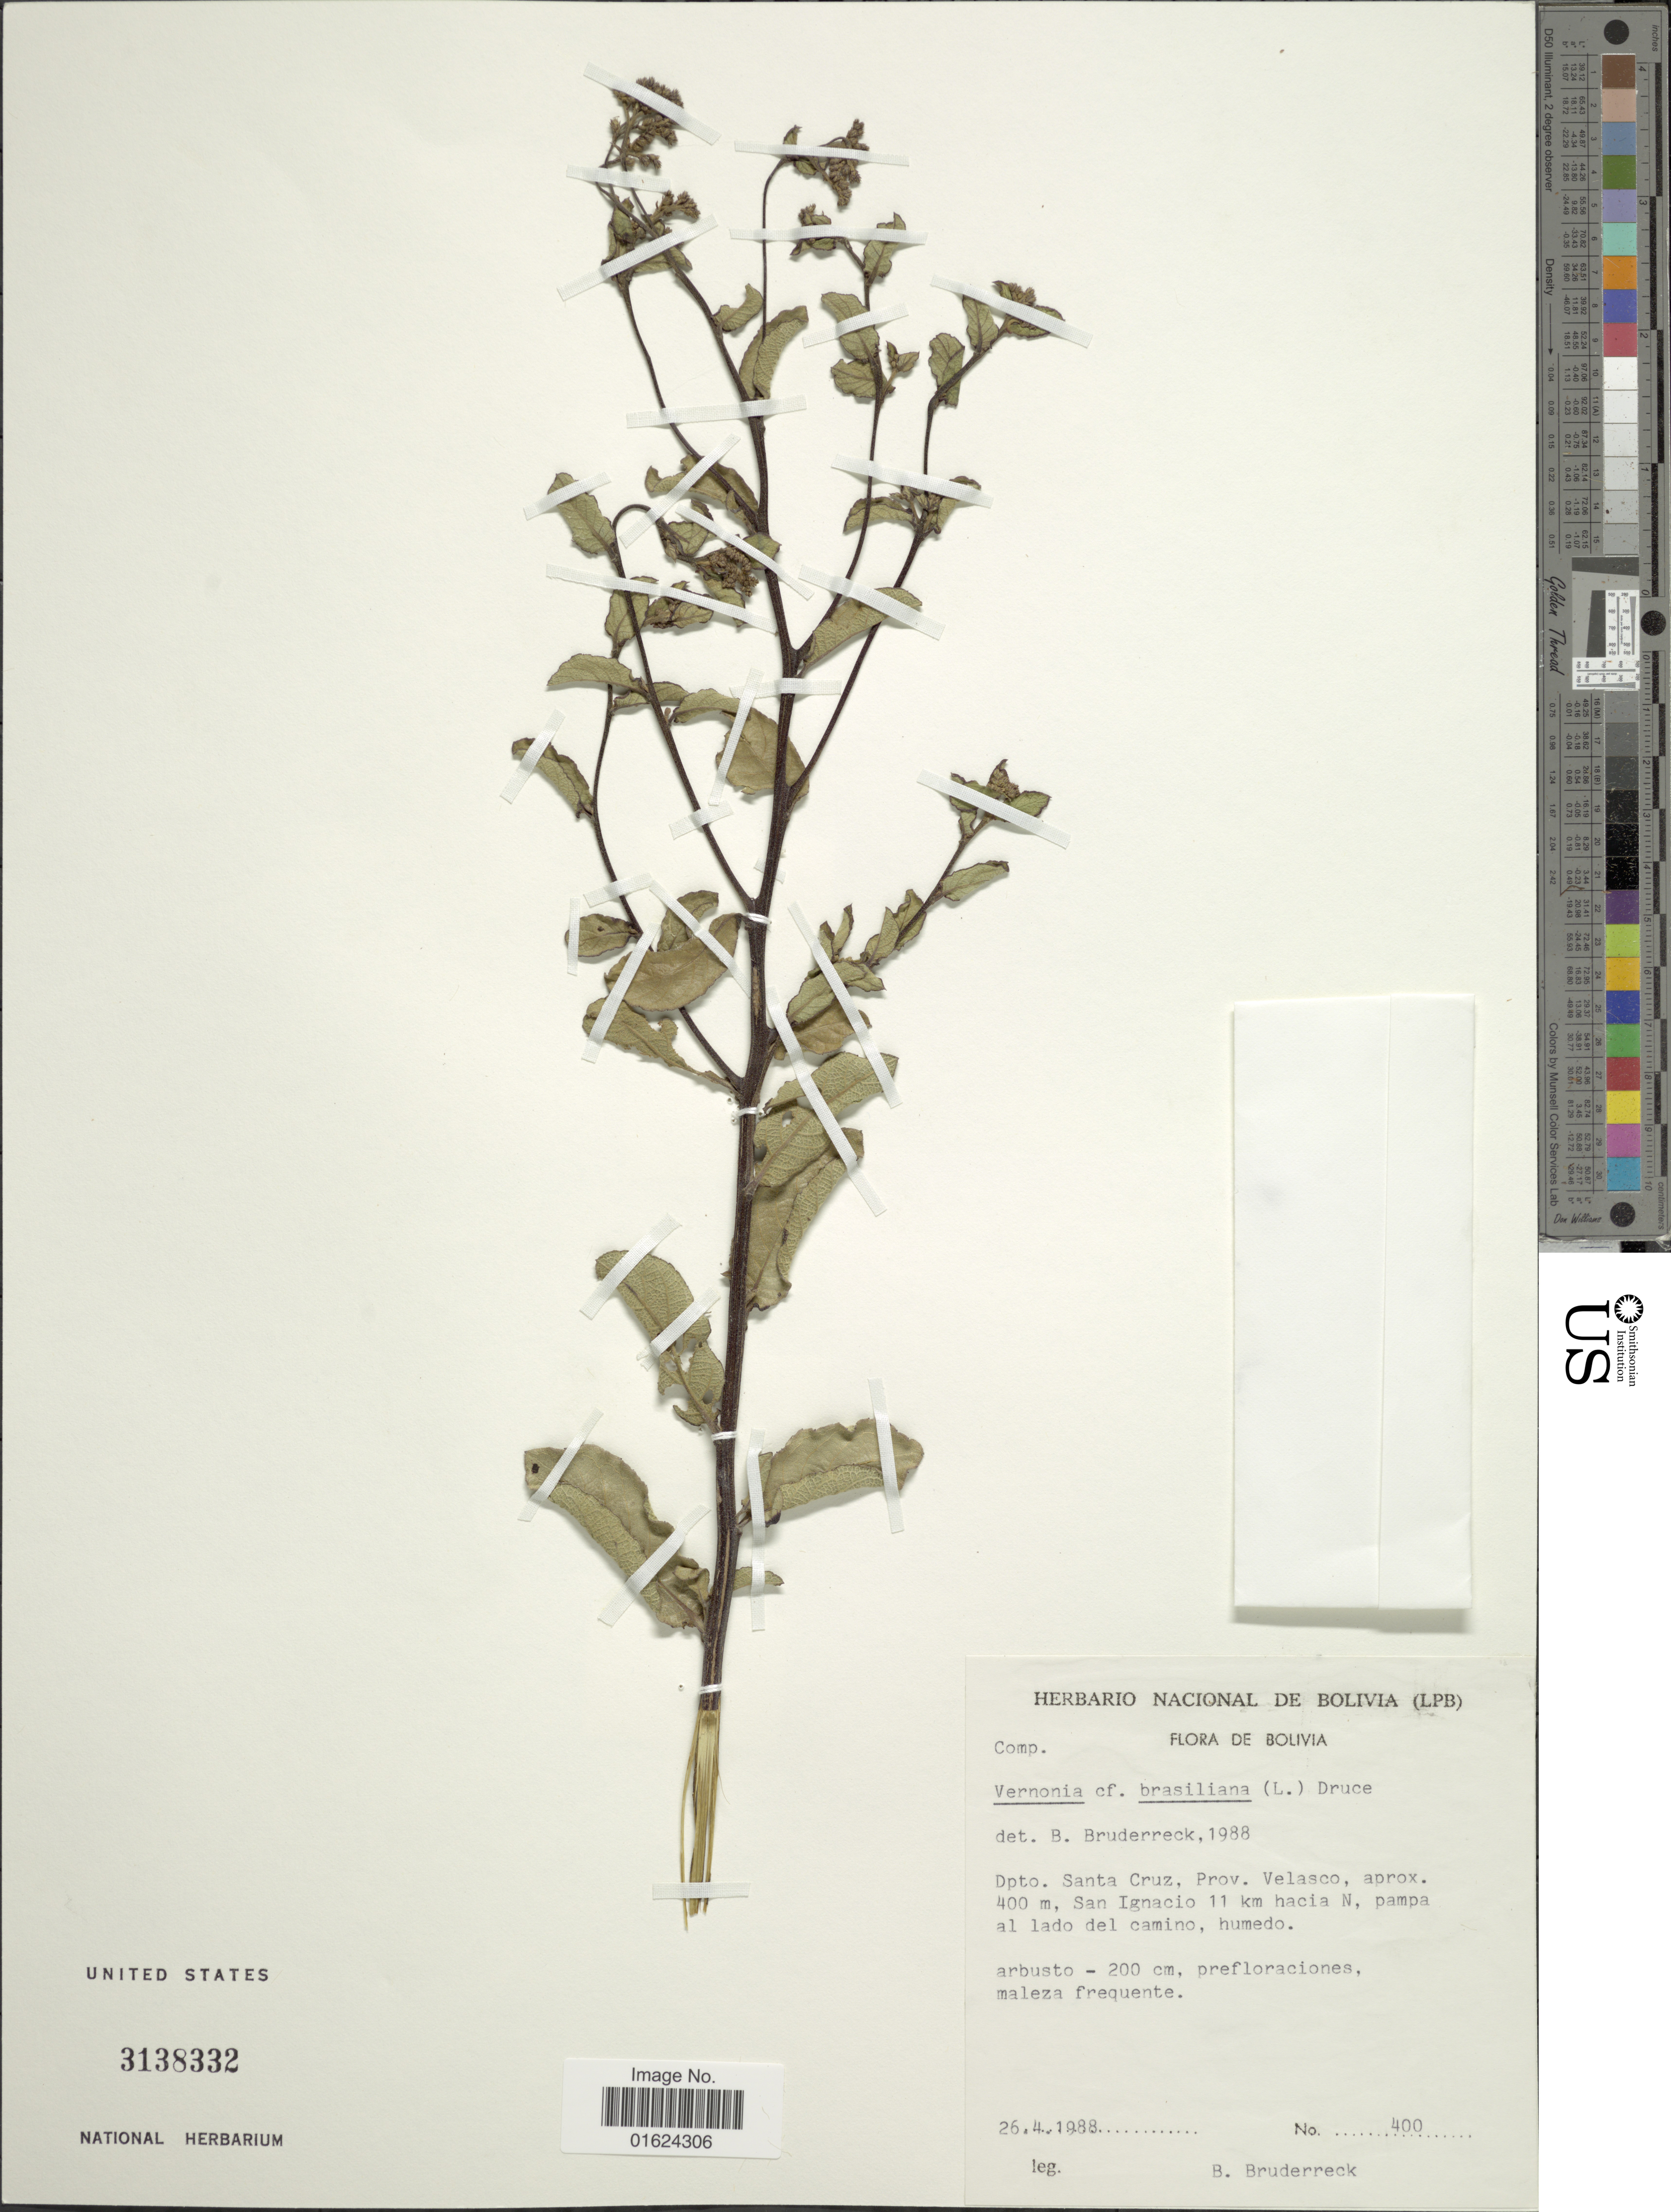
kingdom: Plantae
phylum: Tracheophyta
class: Magnoliopsida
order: Asterales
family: Asteraceae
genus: Vernonia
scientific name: Vernonia brasiliana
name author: (L.) Druce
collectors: B. Bruddereck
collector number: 400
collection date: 1988-04-26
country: Bolivia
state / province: Santa Cruz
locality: Bolivia. Dpto. Santa Cruz, Prov. Velasco, approx. San Ignacio 11 km hacia N, pampa al lado del camino, humedo.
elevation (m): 400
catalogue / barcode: US 3138332